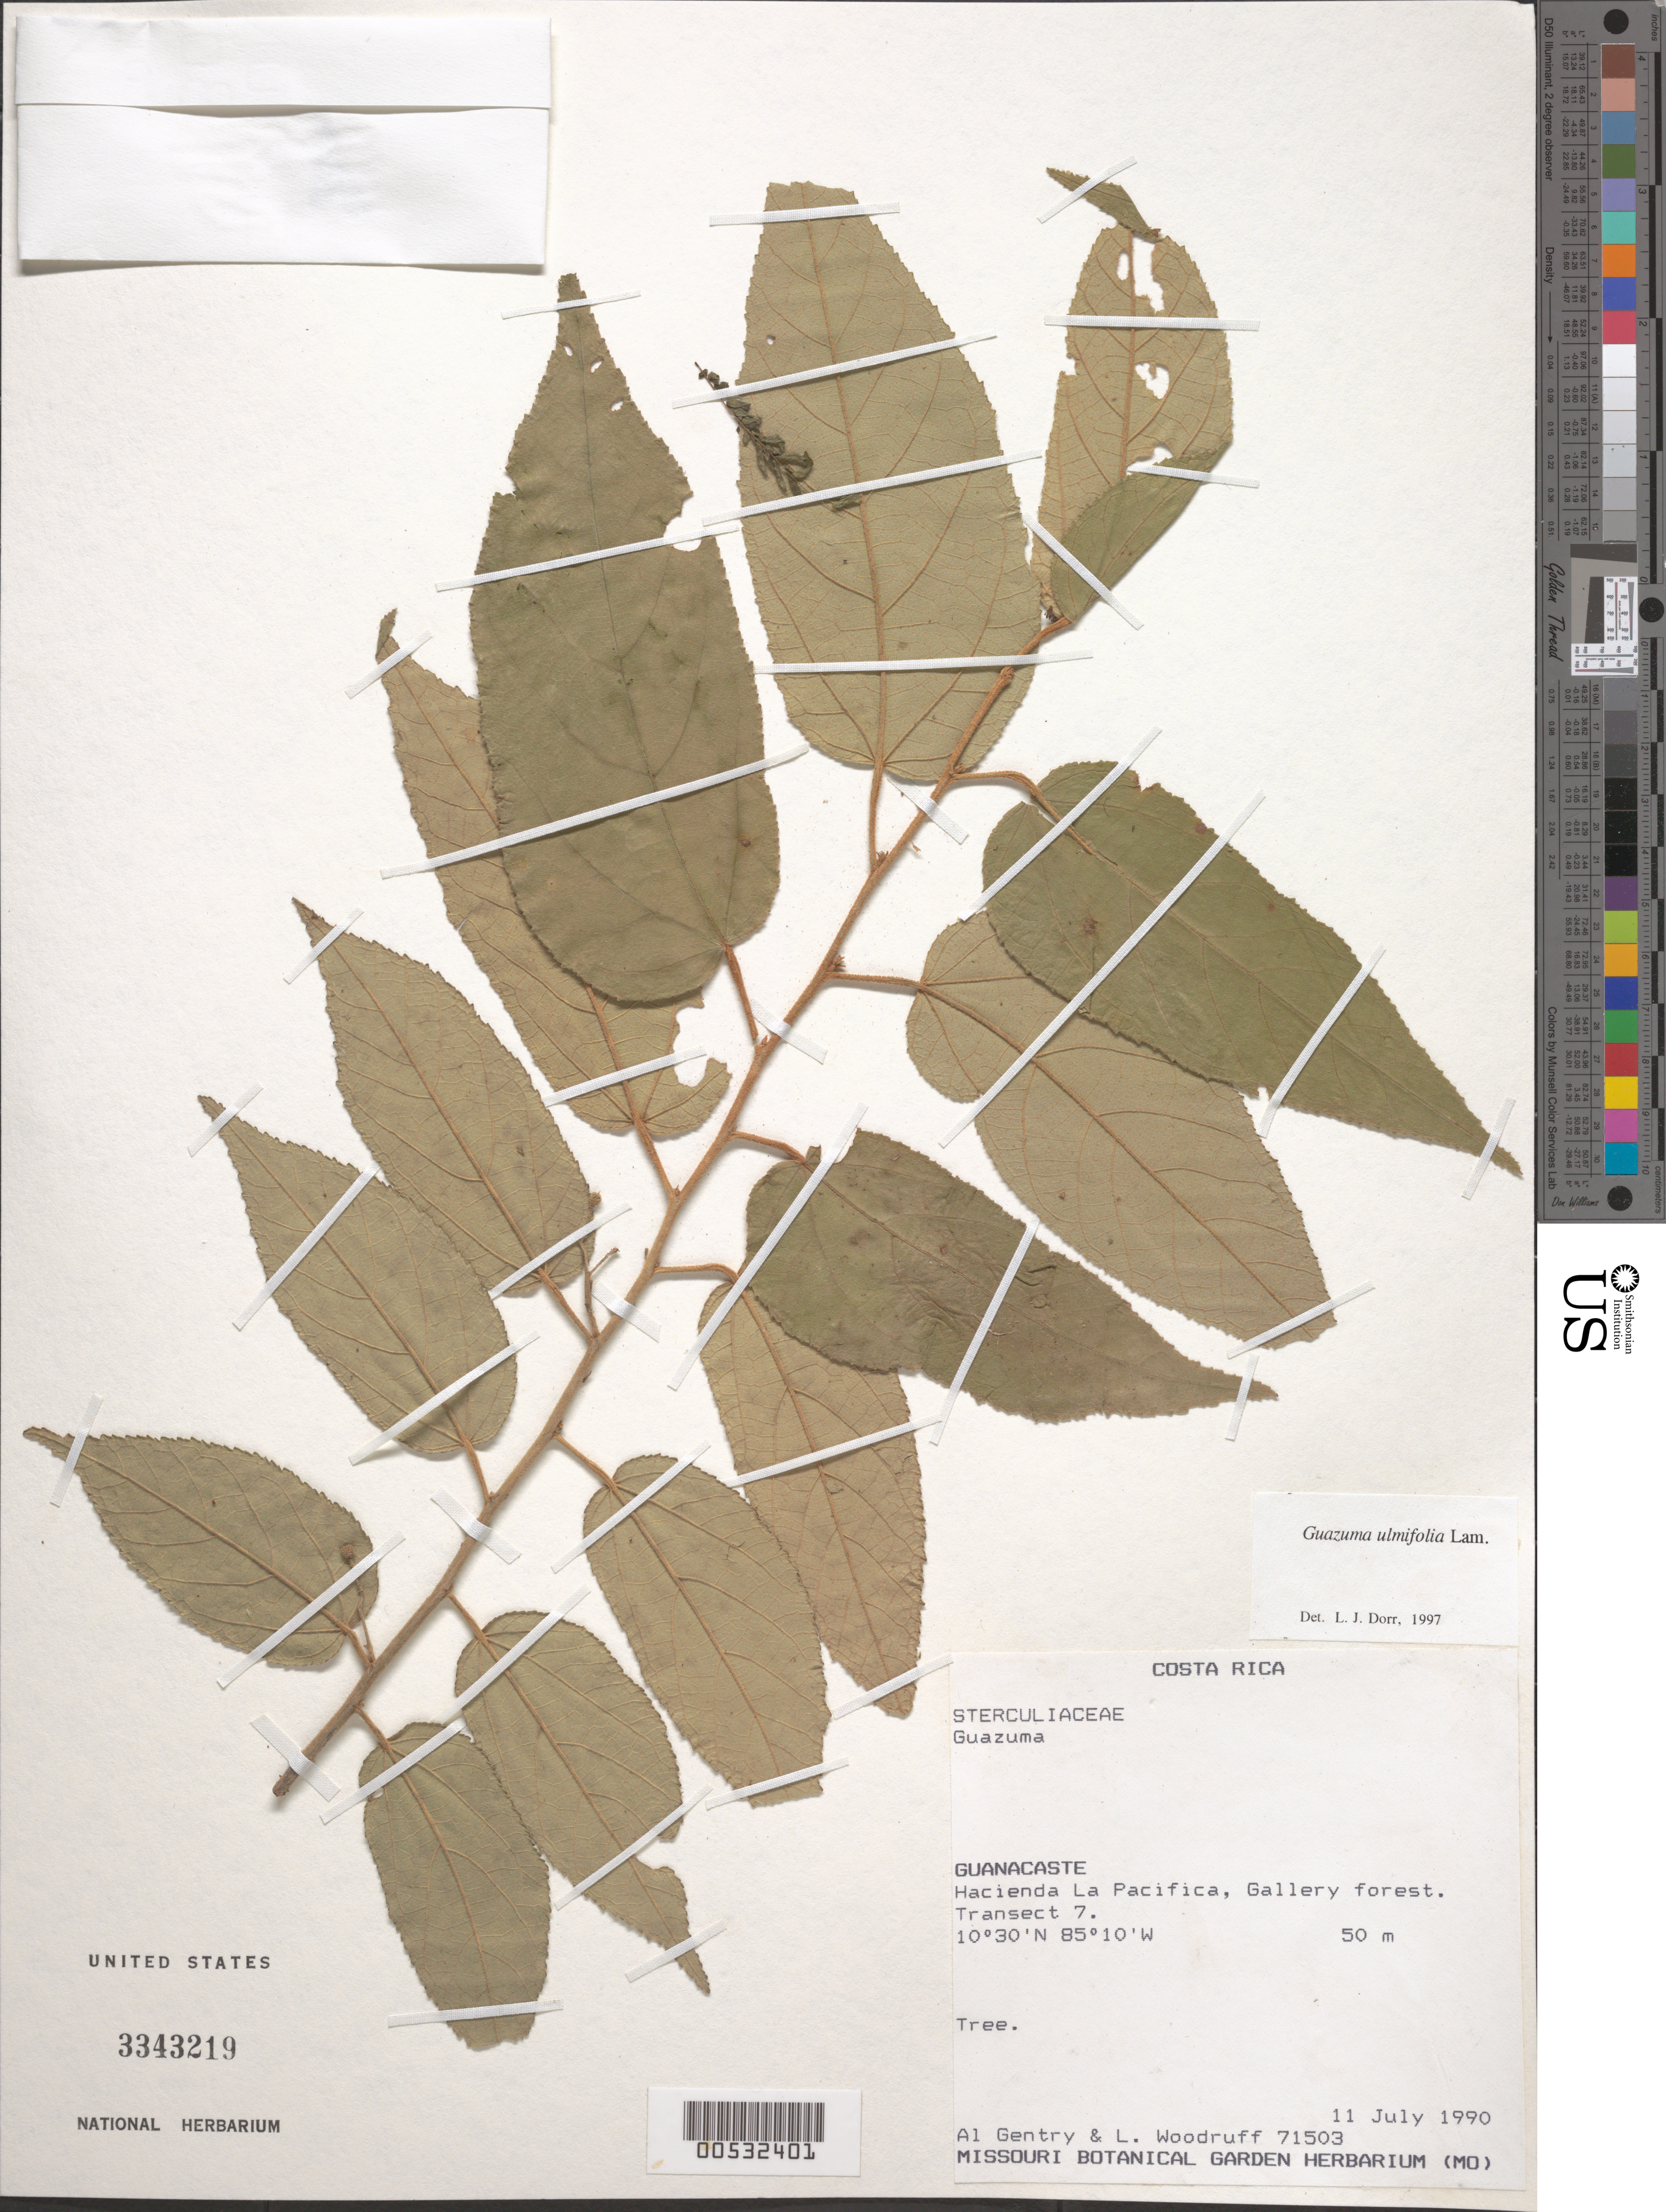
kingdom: Plantae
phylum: Tracheophyta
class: Magnoliopsida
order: Malvales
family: Malvaceae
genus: Guazuma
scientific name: Guazuma ulmifolia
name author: Lam.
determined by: Dorr, L. J., (BOT), Smithsonian Institution - National Museum of Natural History (UNITED STATES)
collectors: A. H. Gentry & L. Woodruff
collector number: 71503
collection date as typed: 11 Jul 1990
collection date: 1990-07-11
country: Costa Rica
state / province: Guanacaste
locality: Hacienda La Pacifica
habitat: Gallery forest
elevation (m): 50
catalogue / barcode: US 3343219